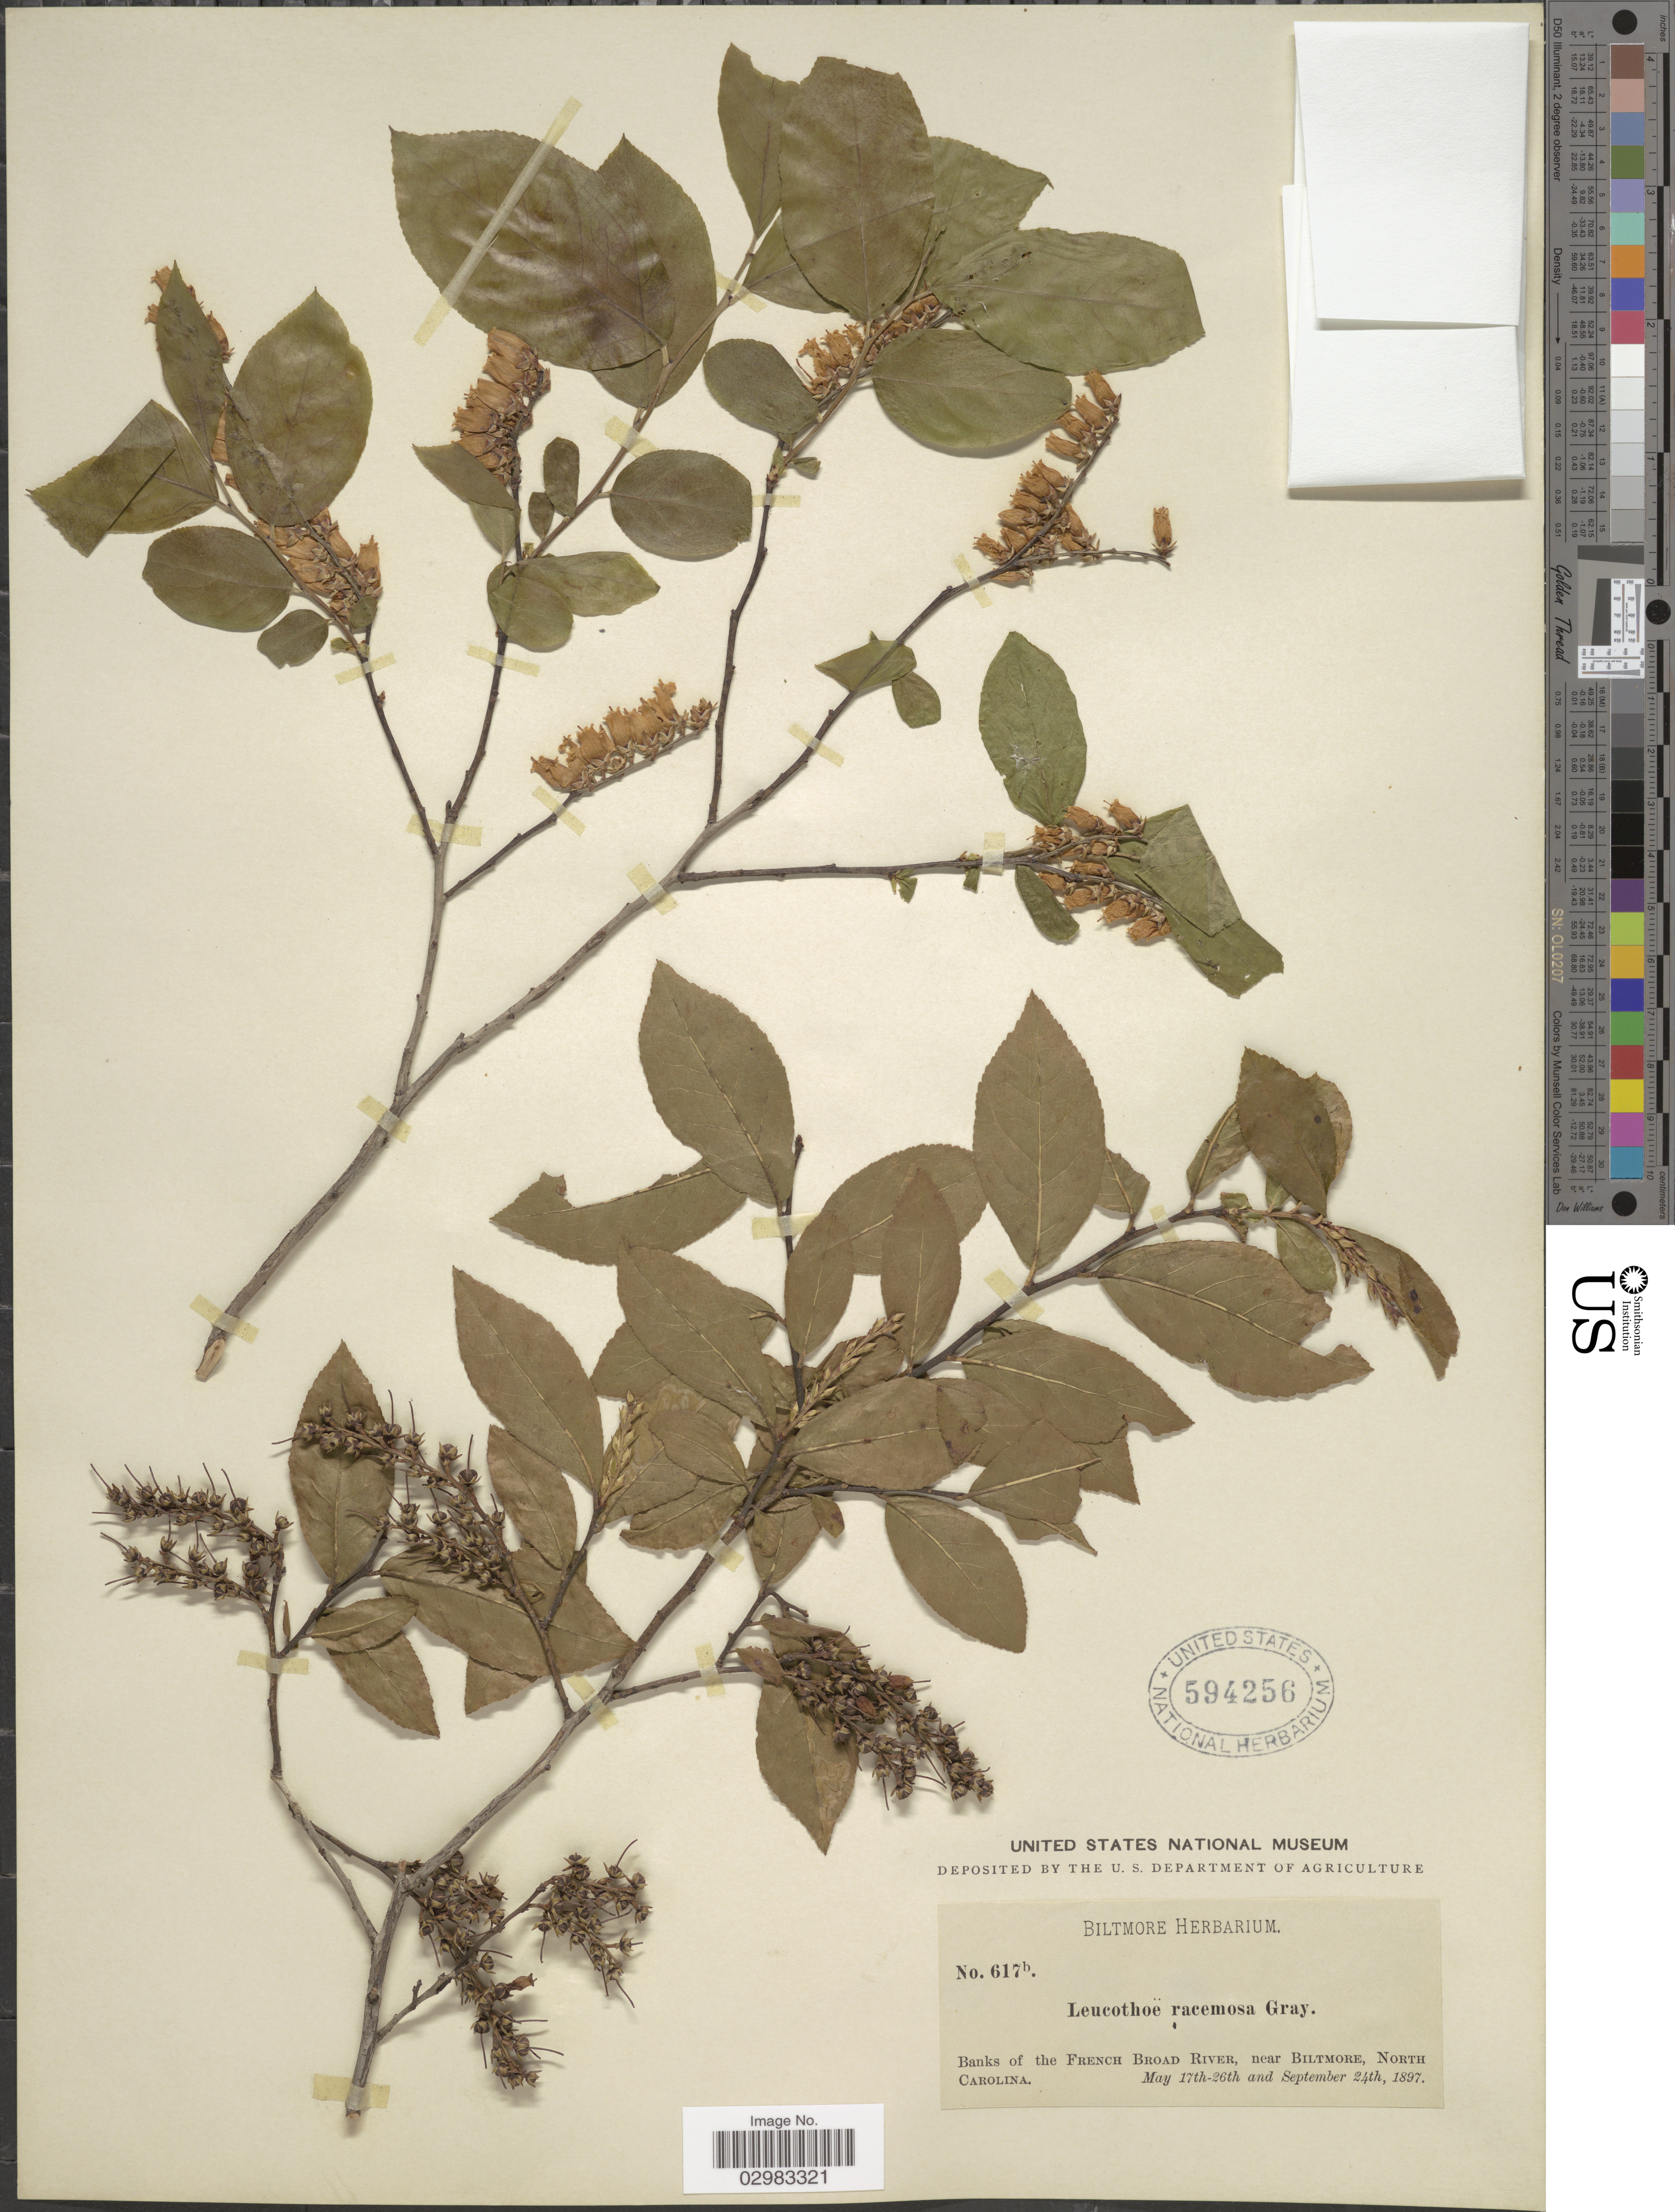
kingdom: Plantae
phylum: Tracheophyta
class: Magnoliopsida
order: Ericales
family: Ericaceae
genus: Leucothoe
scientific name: Leucothoë racemosa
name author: (L.) A. Gray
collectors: ex herb. Biltmore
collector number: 617b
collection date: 1897-05-17/1897-09-24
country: United States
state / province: North Carolina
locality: Banks of the French Broad River, near Biltmore.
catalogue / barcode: US 594256